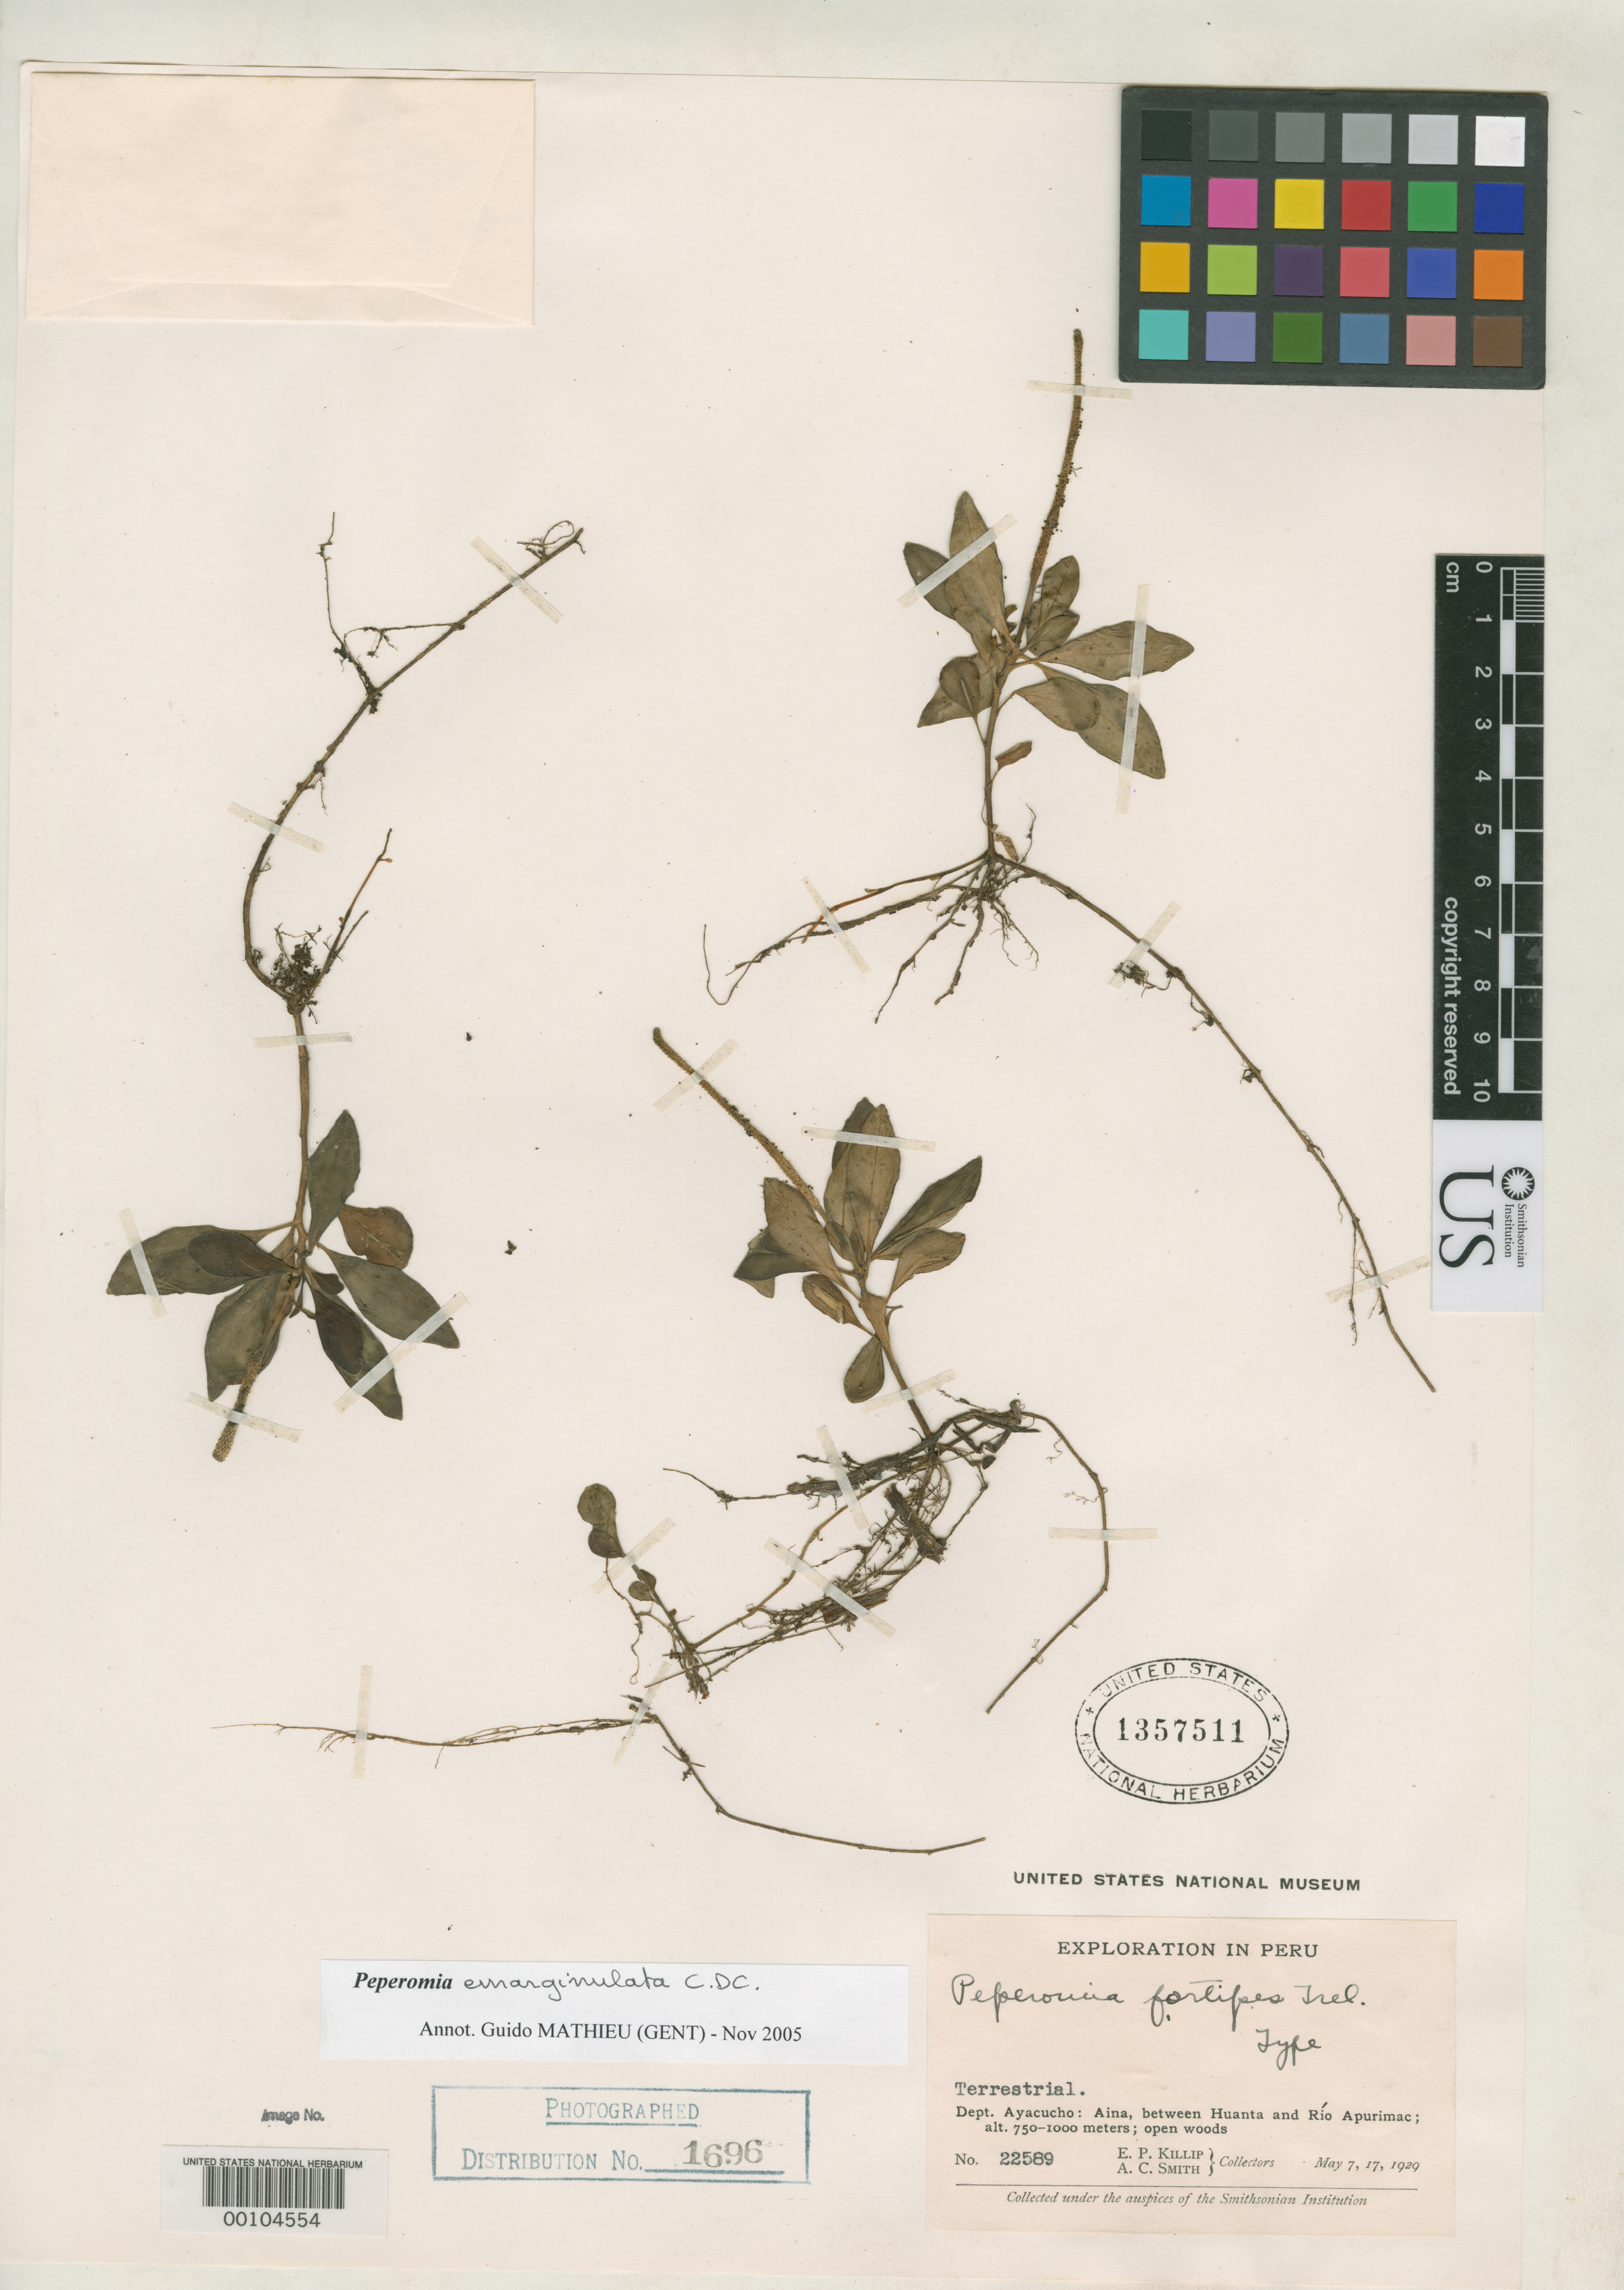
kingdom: Plantae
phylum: Tracheophyta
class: Magnoliopsida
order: Piperales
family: Piperaceae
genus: Peperomia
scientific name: Peperomia fortipes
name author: Trel. in J.F. Macbr.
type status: Holotype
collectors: E. P. Killip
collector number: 22589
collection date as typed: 07 May 1929 and 17 May 1929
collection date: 1929-05-07,1929-05-17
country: Peru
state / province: Ayacucho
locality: Aina, between Huanta and Río Apurímac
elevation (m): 750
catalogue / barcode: US 1357511